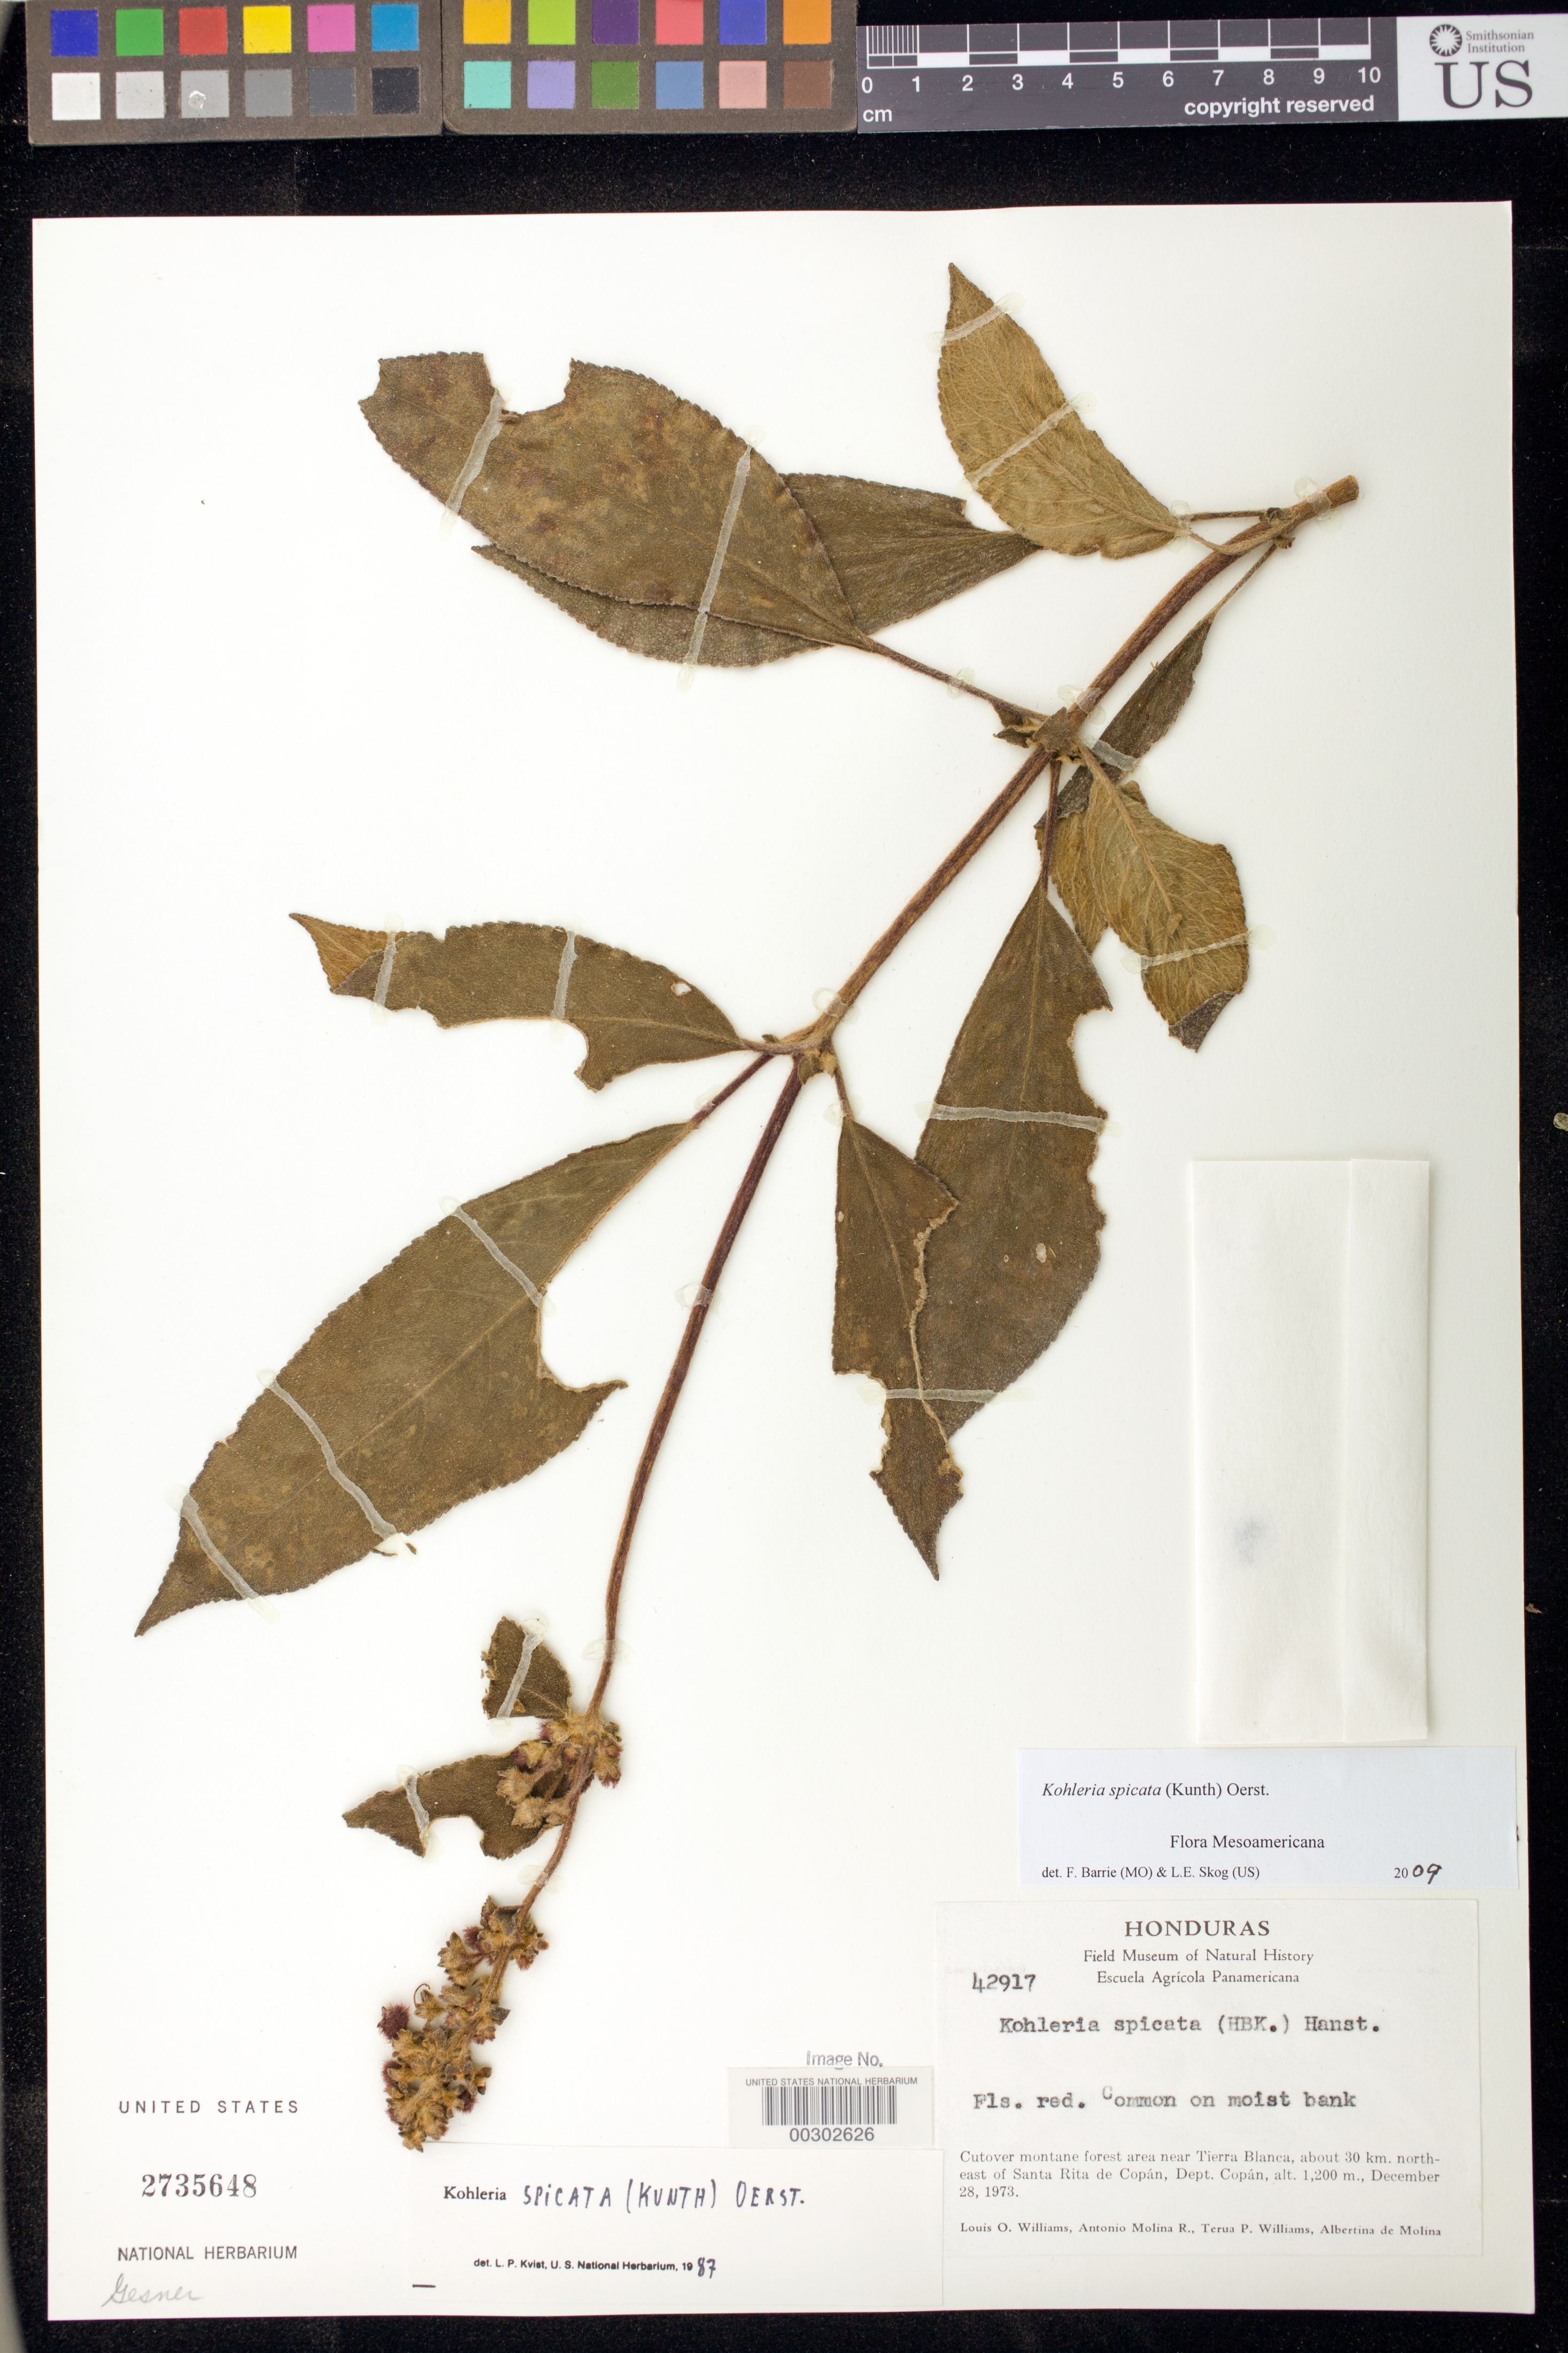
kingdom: Plantae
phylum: Tracheophyta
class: Magnoliopsida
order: Lamiales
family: Gesneriaceae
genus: Kohleria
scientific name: Kohleria spicata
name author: (Kunth) Oerst.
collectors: L. O. Williams, A. Molina R., T. P. Williams & A. Molina R.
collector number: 42917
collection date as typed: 28 Dec 1973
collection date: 1973-12-28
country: Honduras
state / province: Copán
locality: Near Tierra Blanca, about 30 km NE of Santa Rita de Copan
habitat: Common on moist bank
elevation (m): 1200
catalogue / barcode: US 2735648